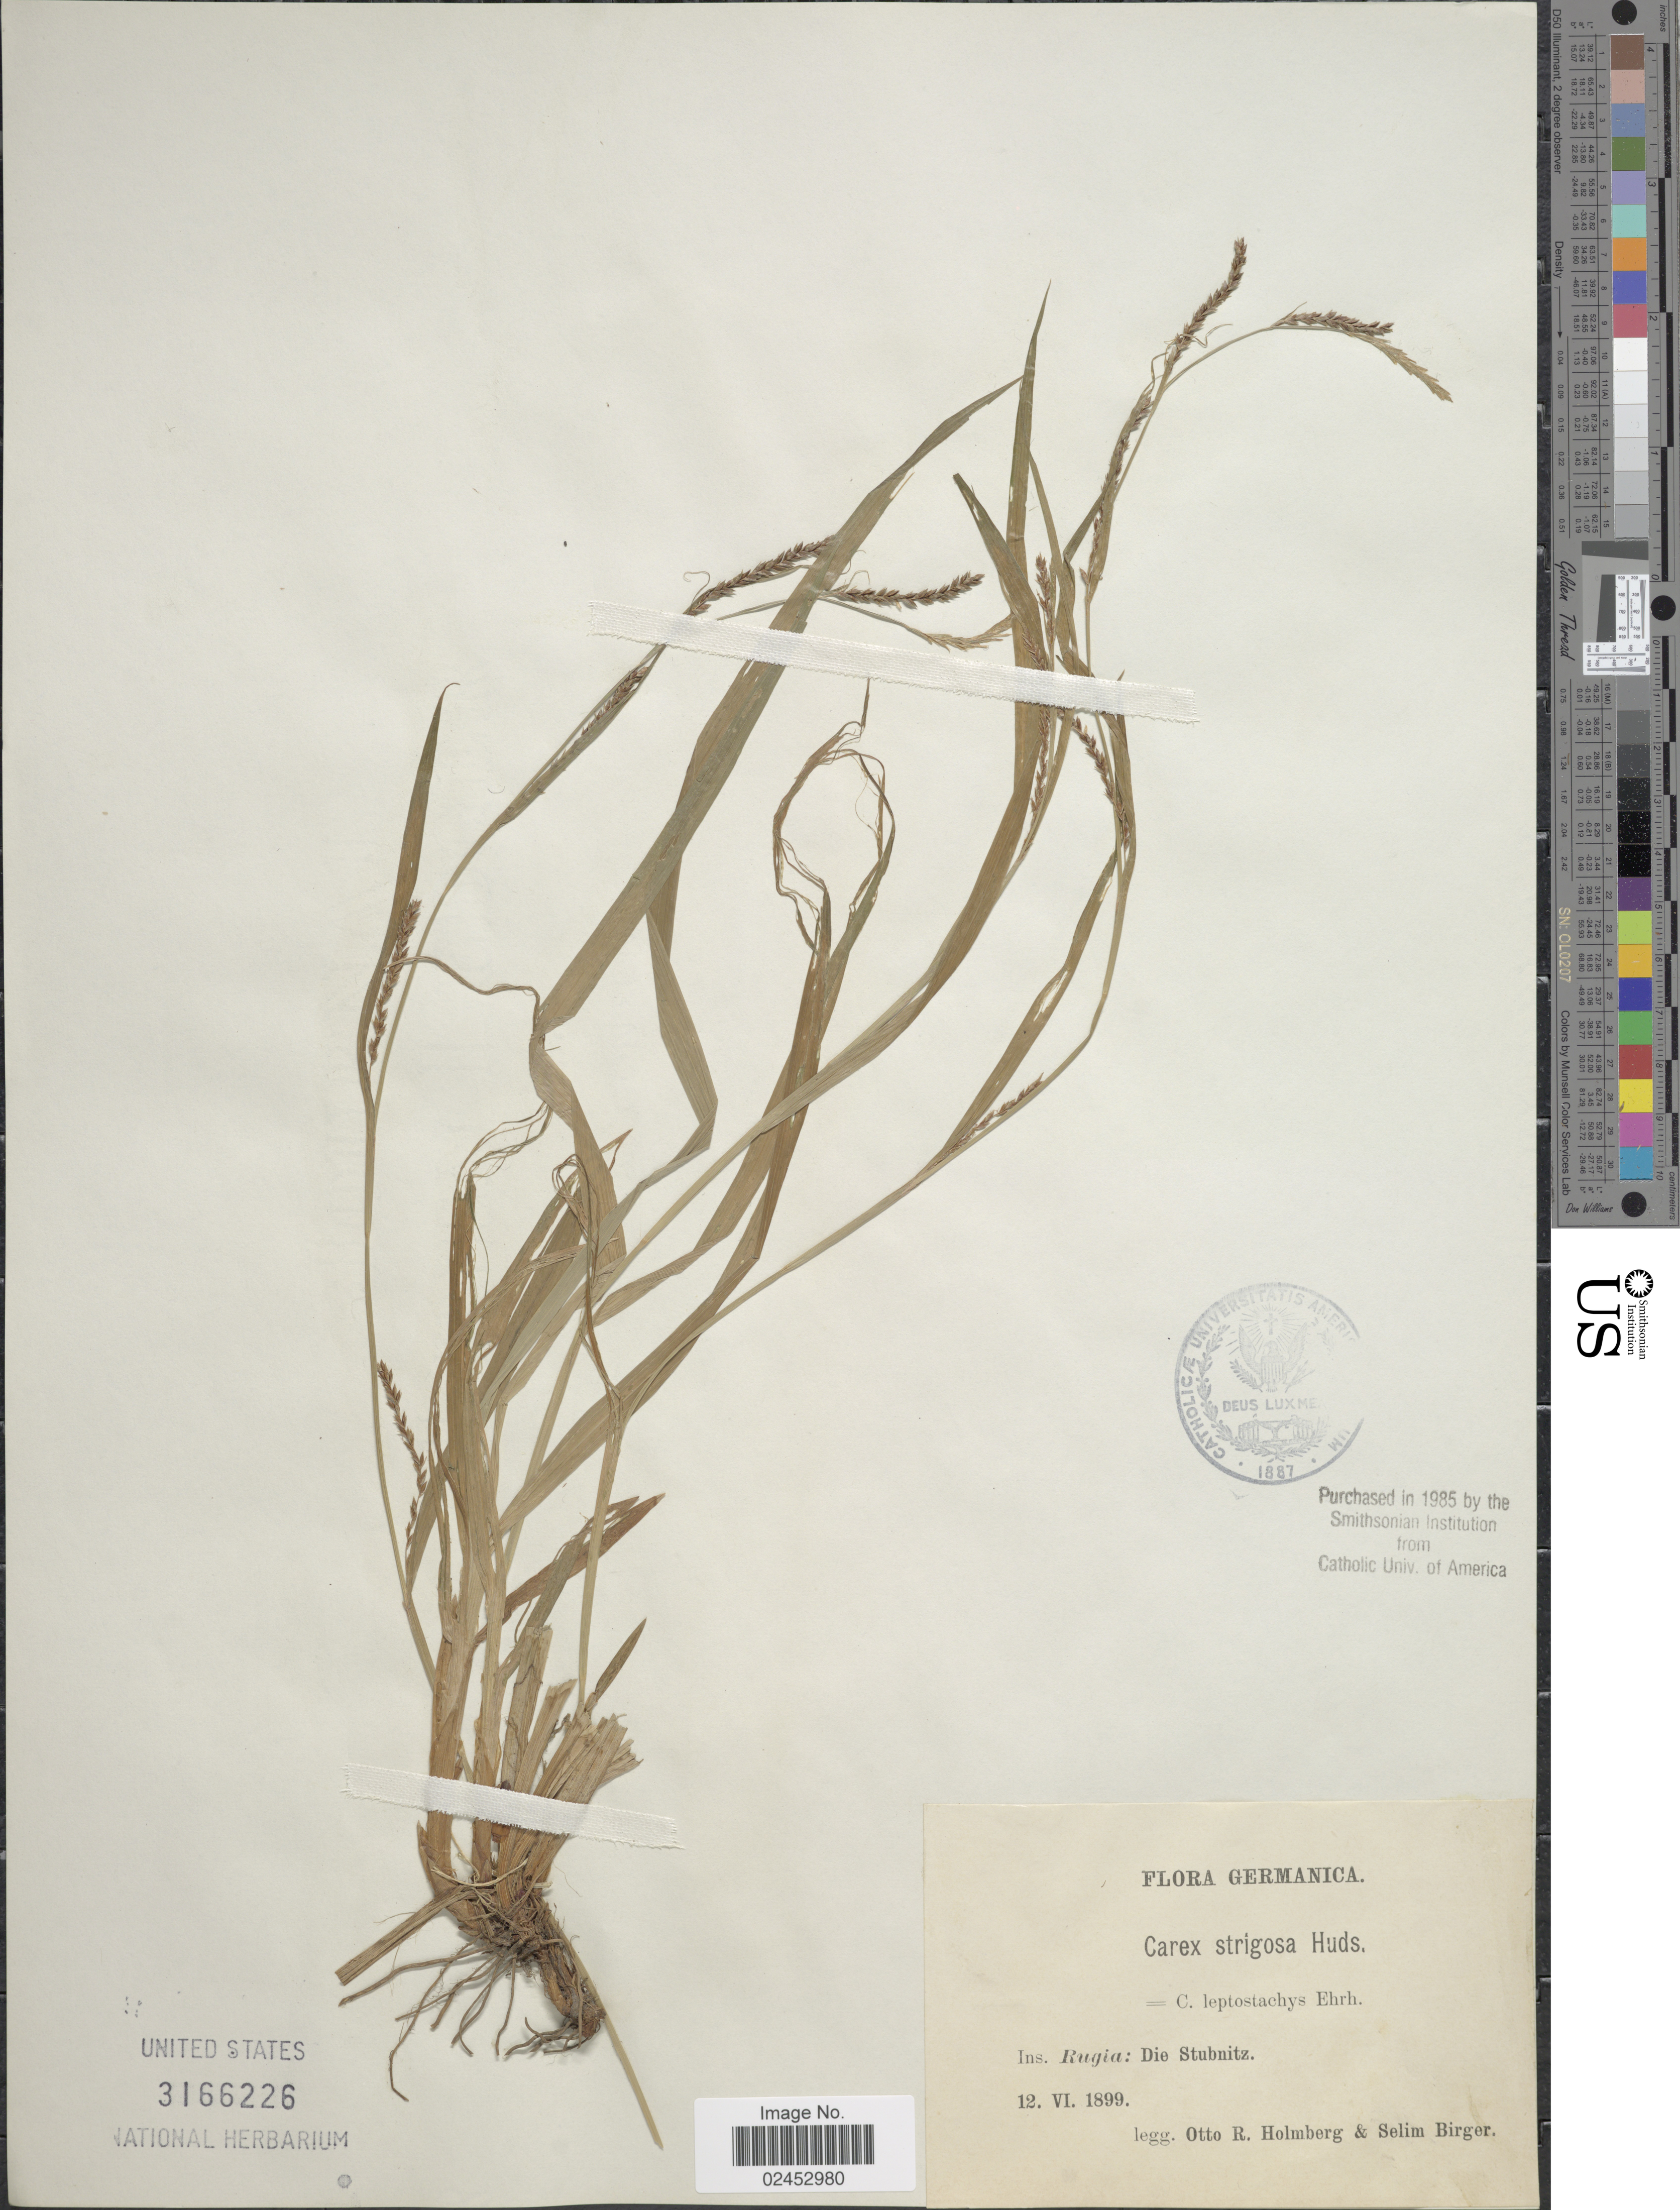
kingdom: Plantae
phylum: Tracheophyta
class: Liliopsida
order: Poales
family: Cyperaceae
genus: Carex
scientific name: Carex strigosa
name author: Huds.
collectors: O. Holmberg & S. Birger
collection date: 1899-06-12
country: Germany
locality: Germanica, Ins. Rugia: Die Stubnitz.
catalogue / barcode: US 3166226